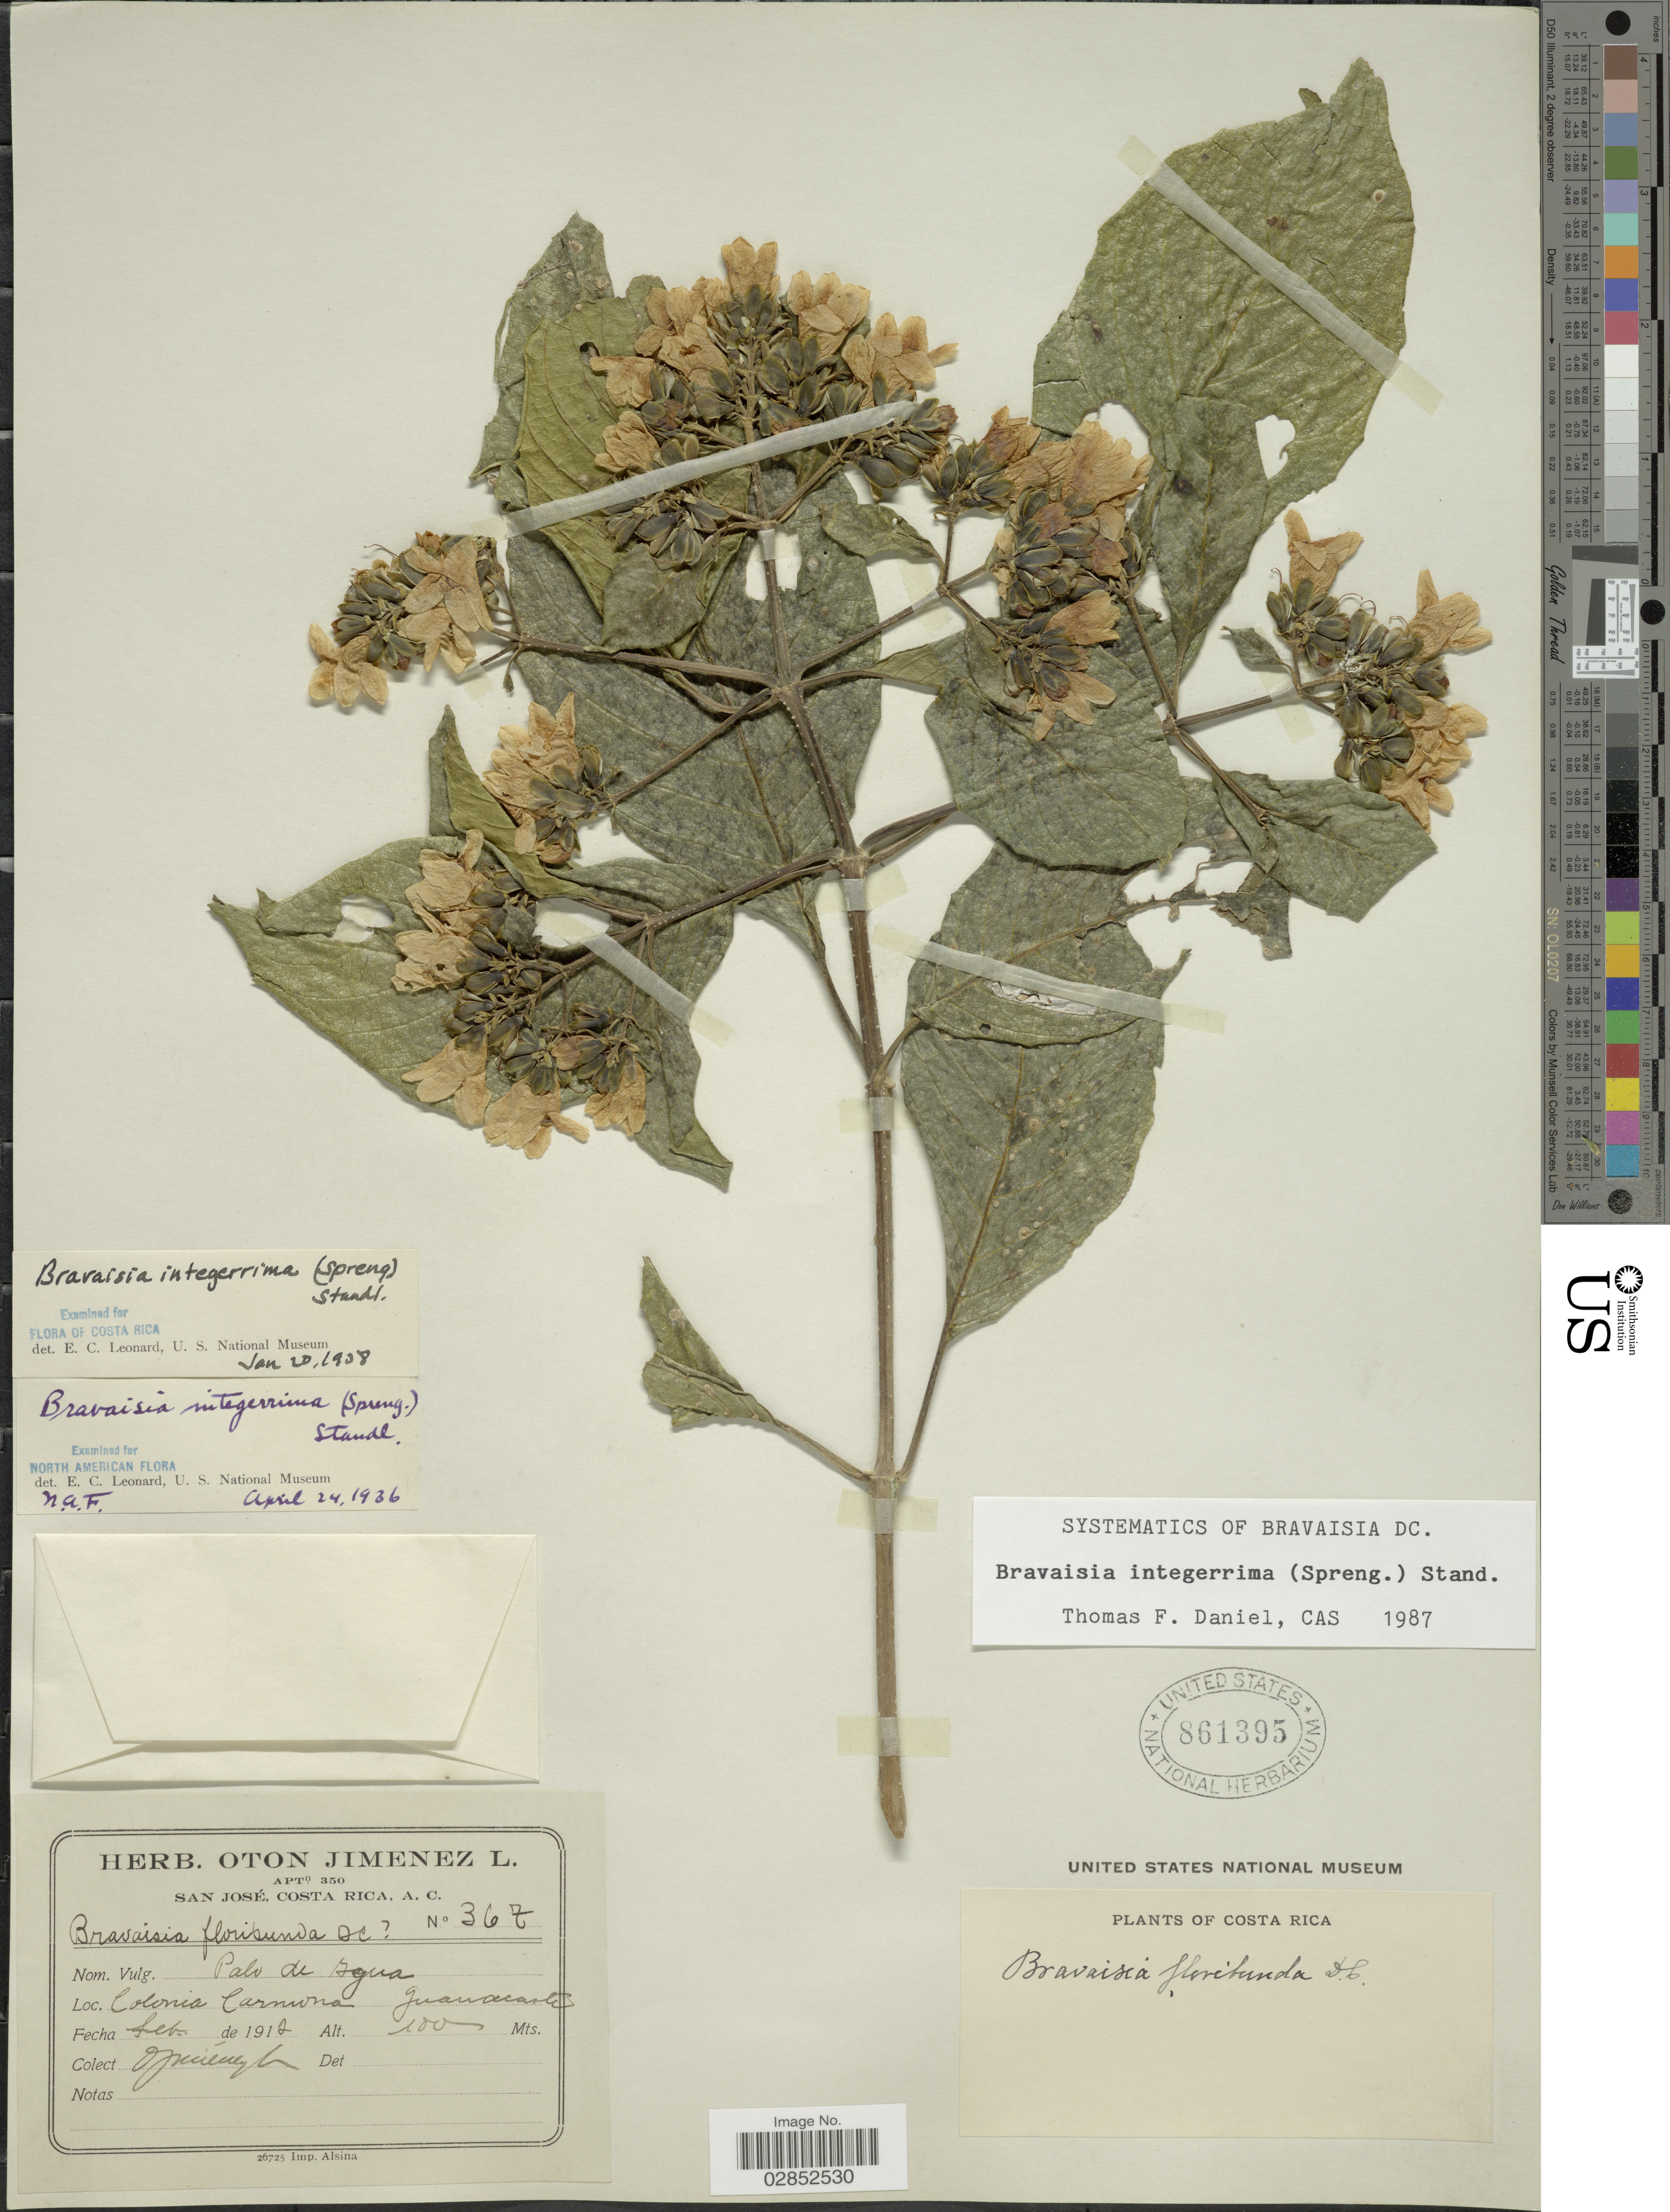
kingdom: Plantae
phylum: Tracheophyta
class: Magnoliopsida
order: Lamiales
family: Acanthaceae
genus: Bravaisia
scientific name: Bravaisia integerrima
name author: (Spreng.) Standl.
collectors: O. Jiménez L.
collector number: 367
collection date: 1912-09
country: Costa Rica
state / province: Guanacaste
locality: Colonia Carmona.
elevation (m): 100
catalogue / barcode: US 861395